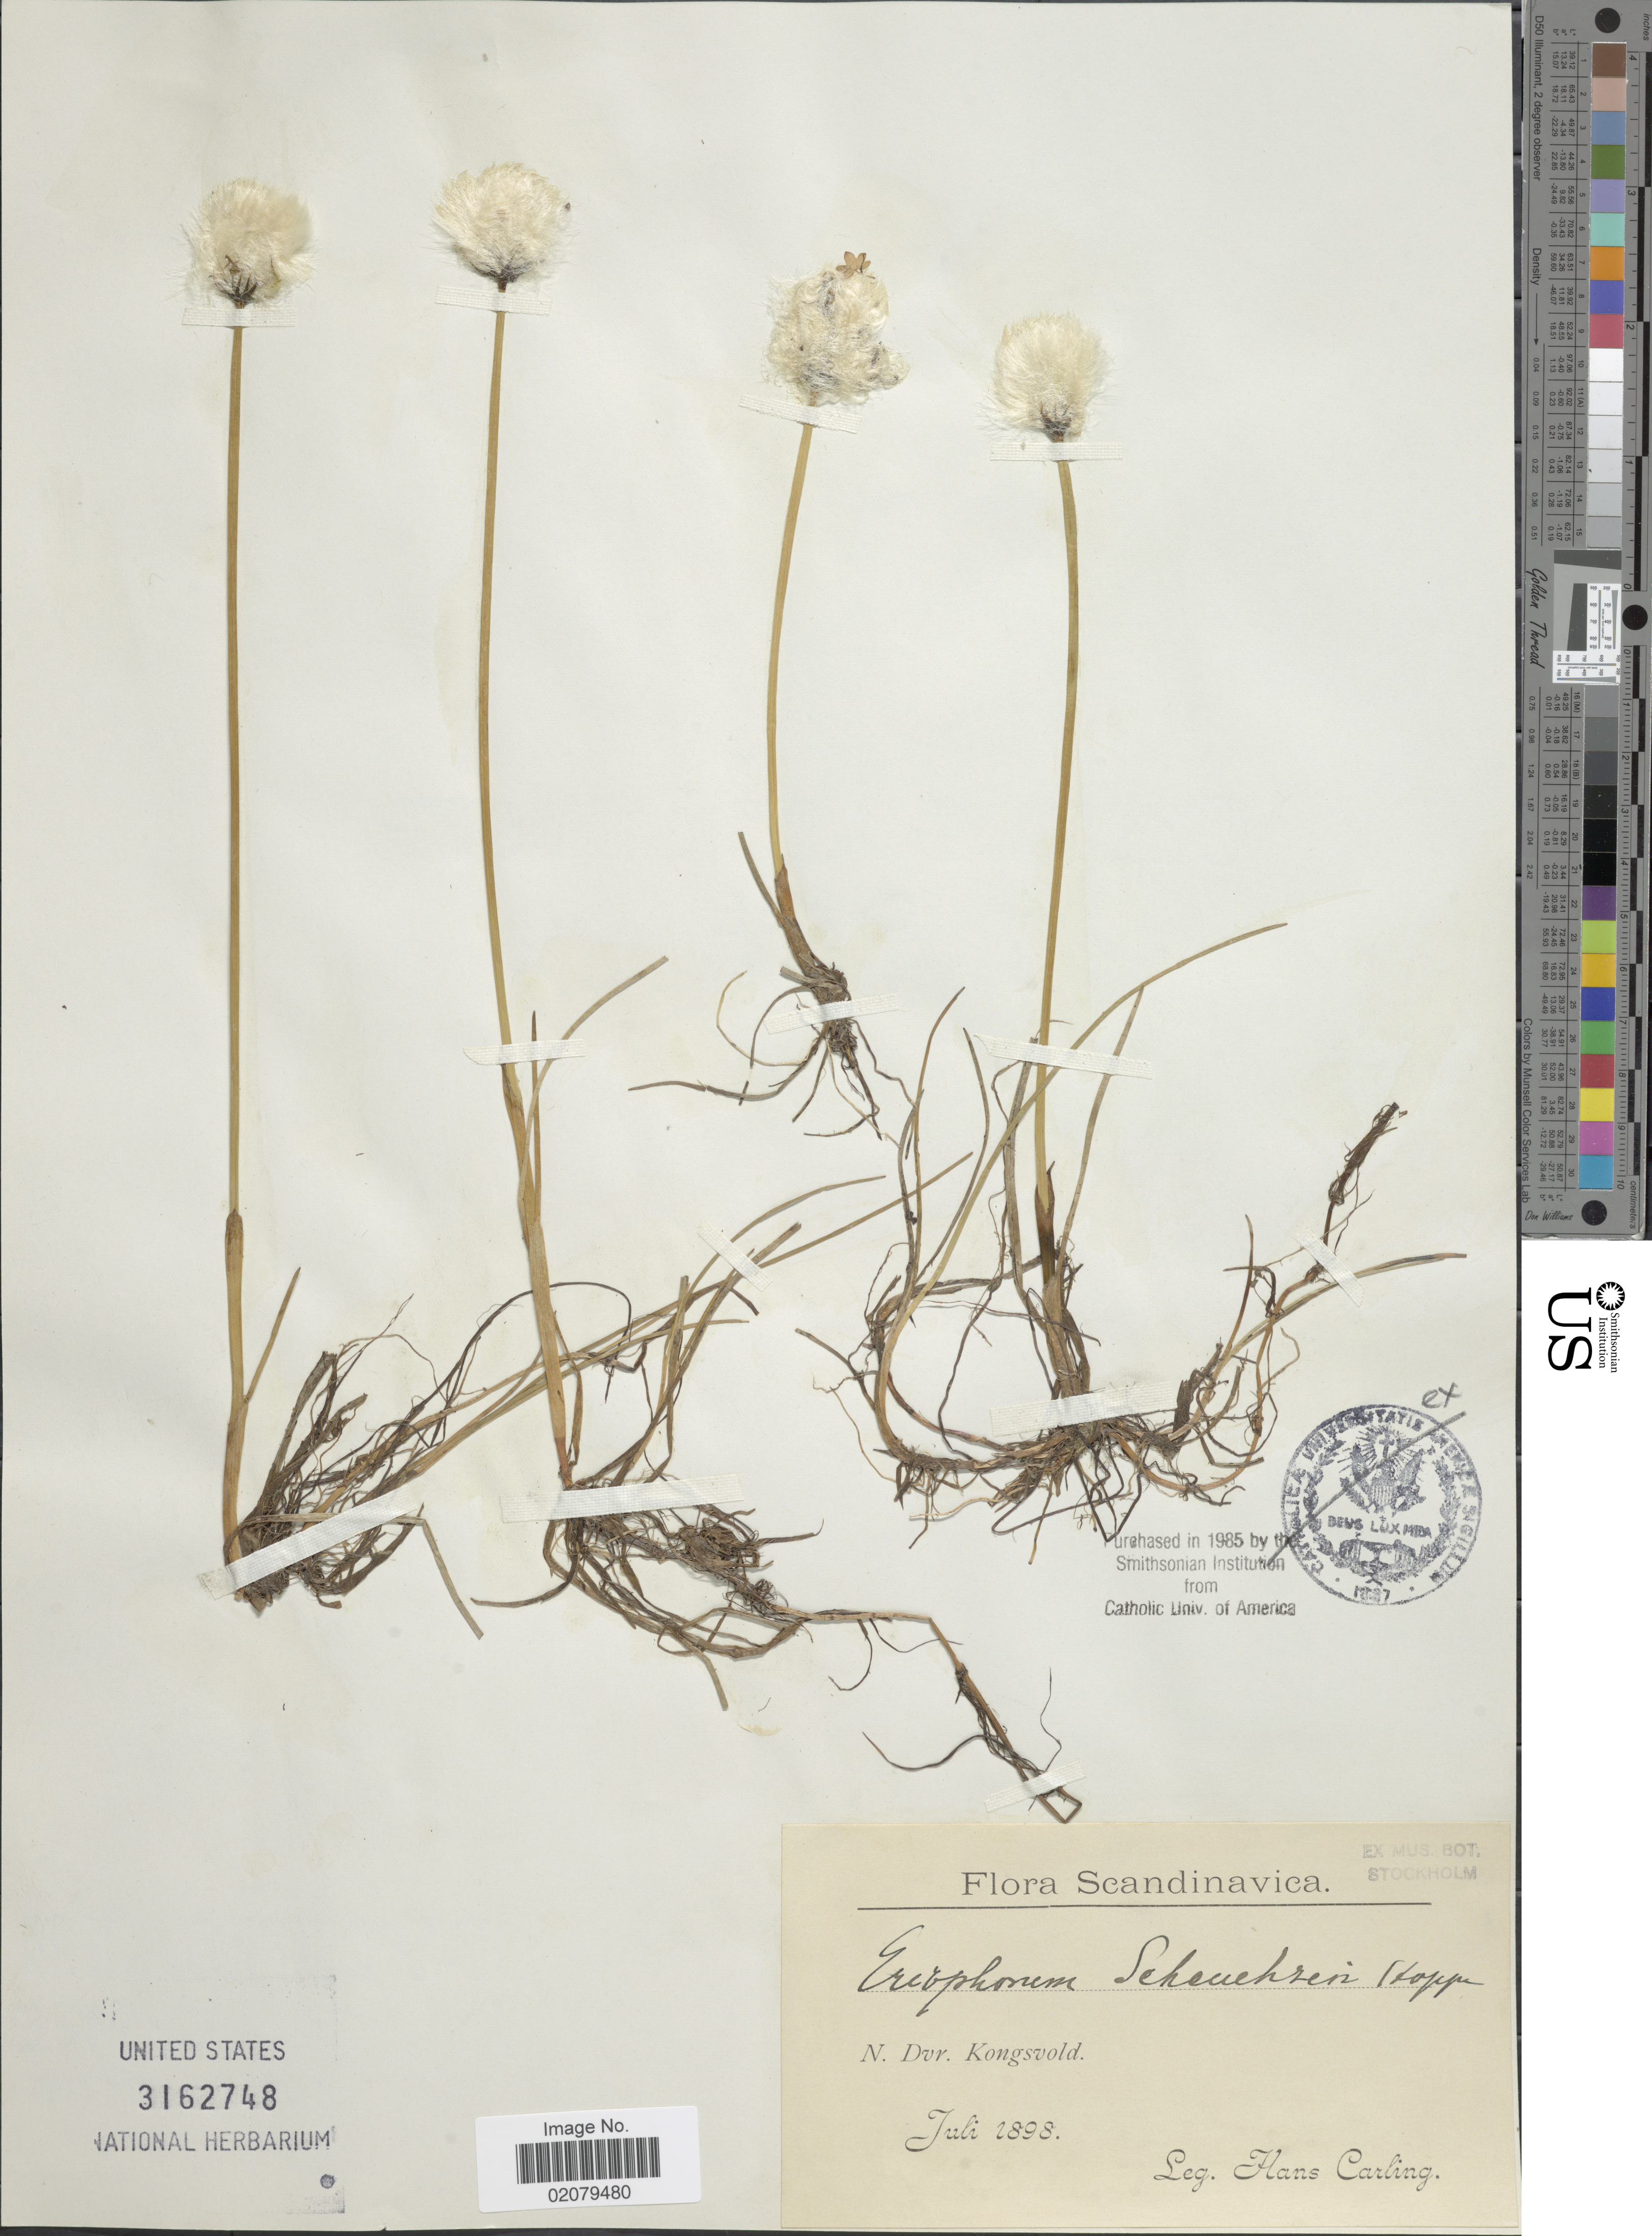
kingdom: Plantae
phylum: Tracheophyta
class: Liliopsida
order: Poales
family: Cyperaceae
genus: Eriophorum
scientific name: Eriophorum scheuchzeri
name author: Hoppe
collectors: H. Carling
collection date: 1898-07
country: Norway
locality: Scandinavica, N. Dvr. Kongsvold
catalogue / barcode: US 3162748